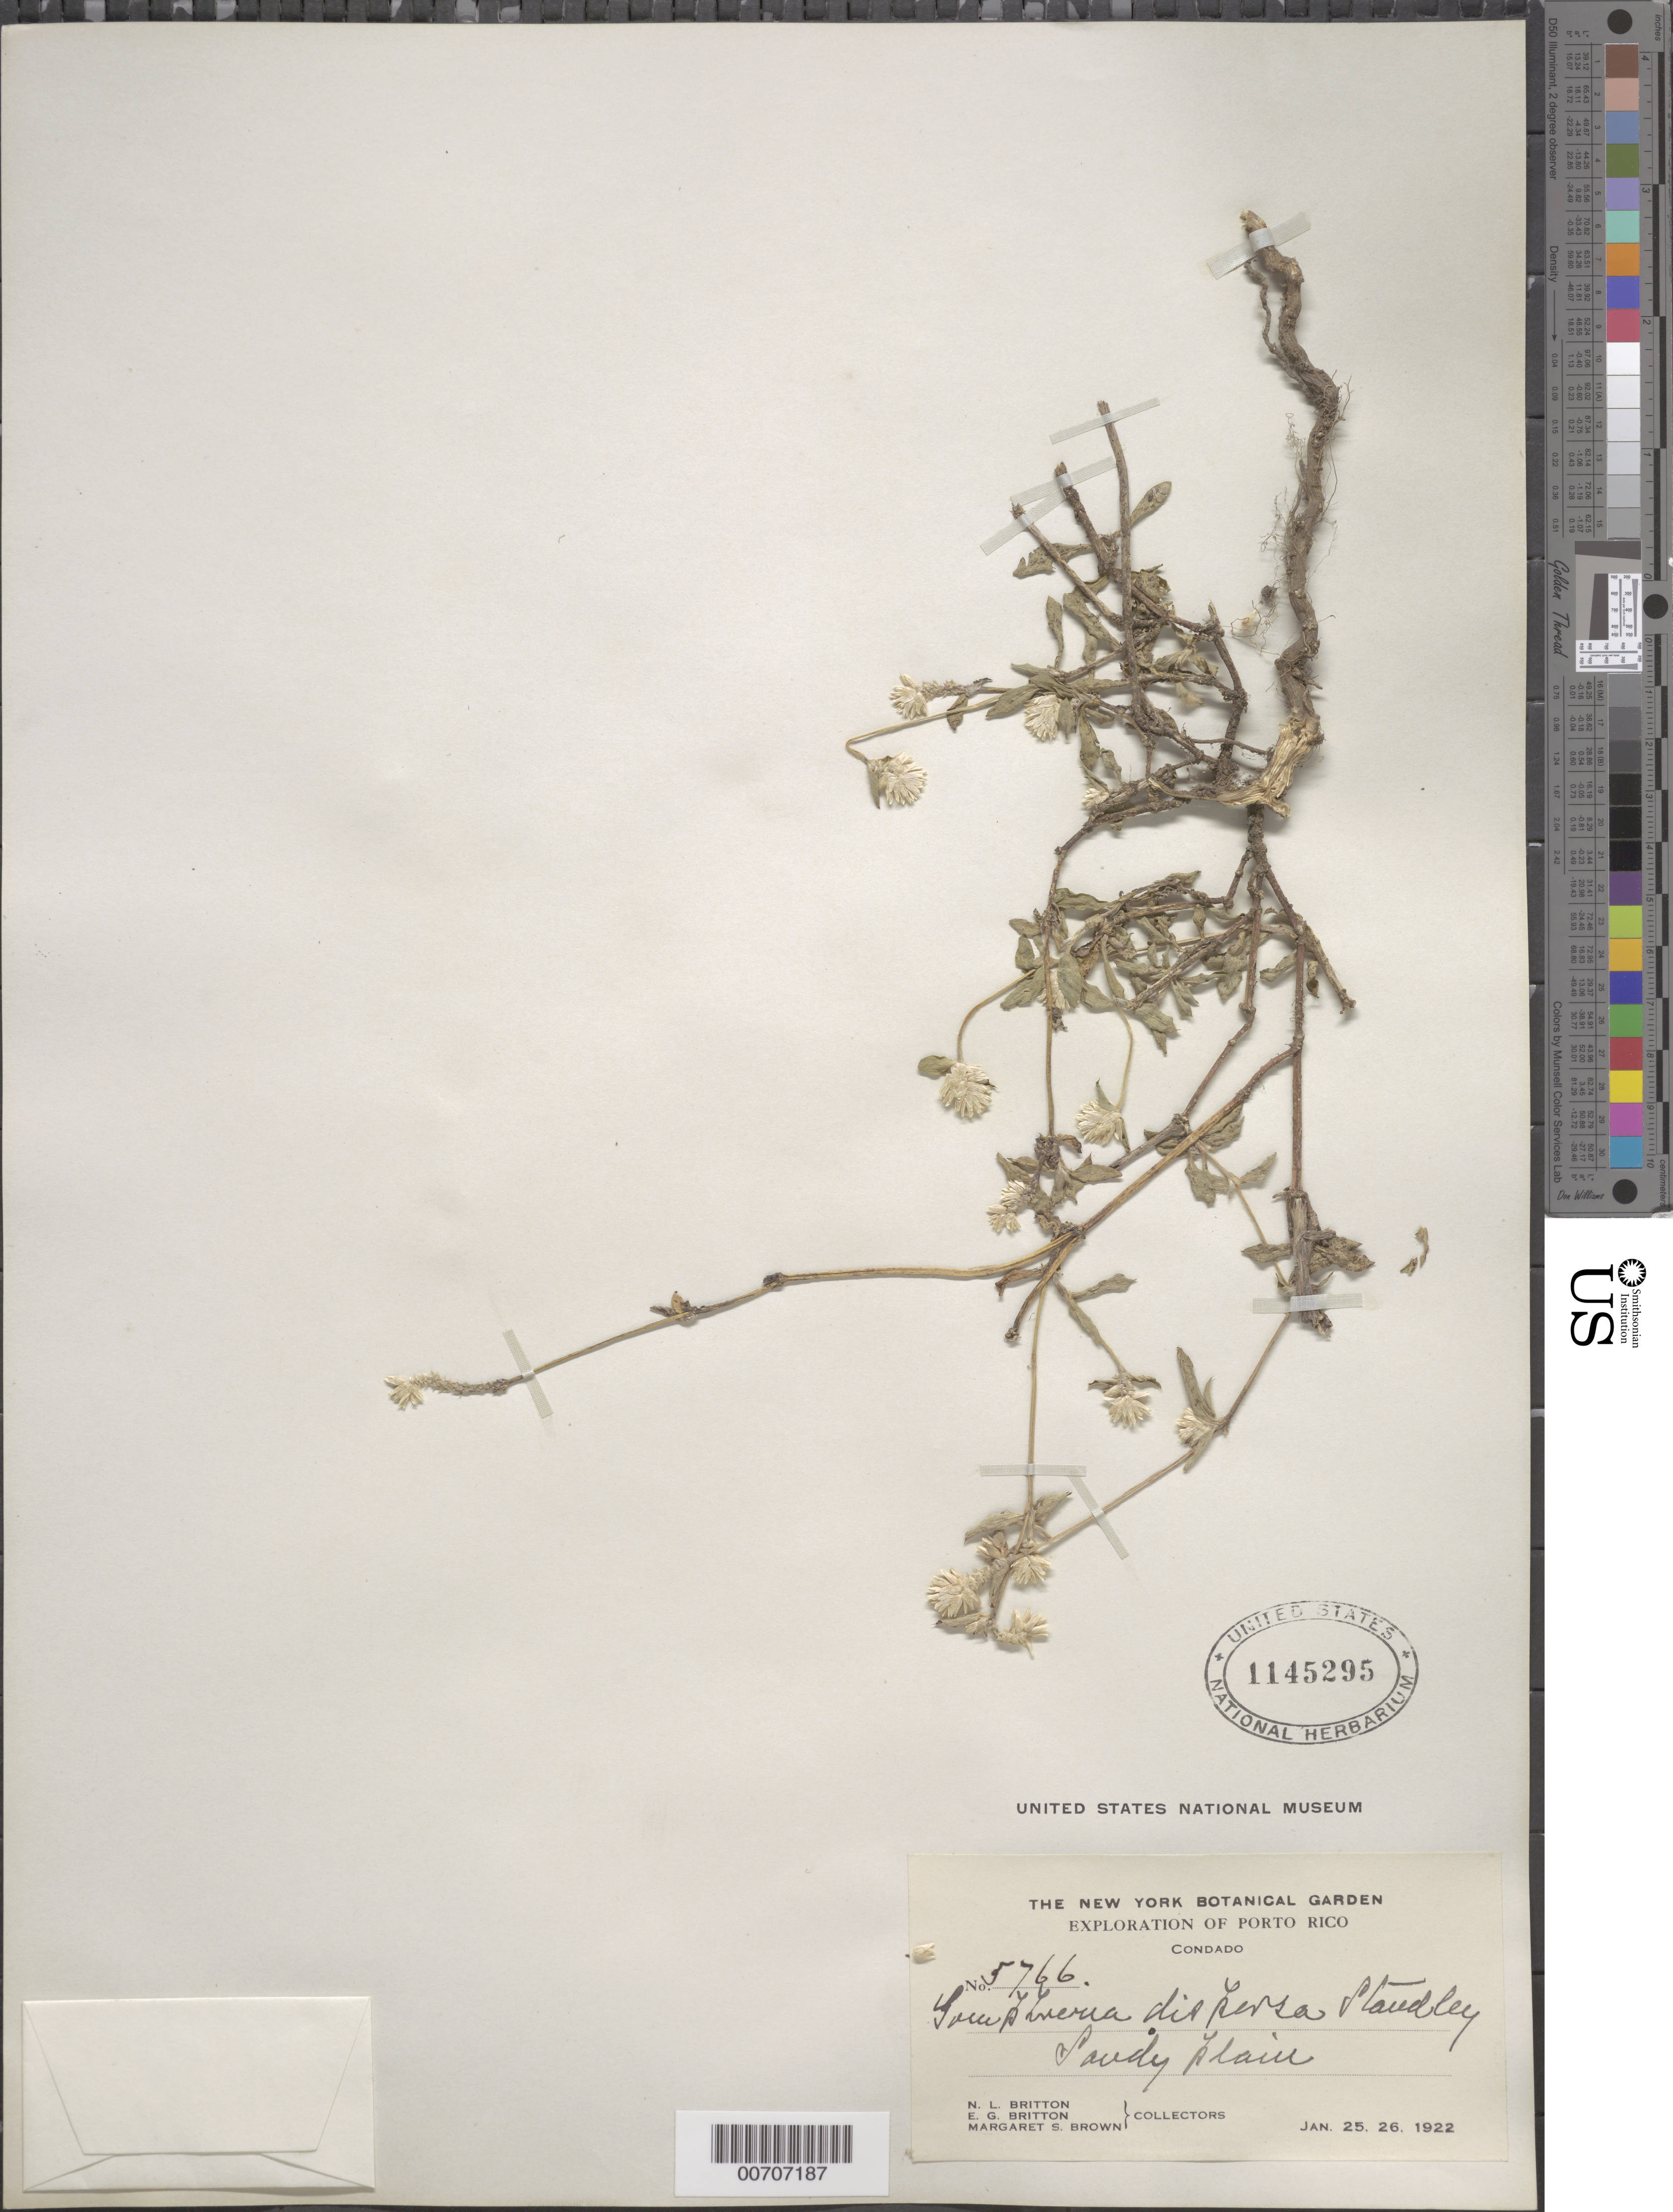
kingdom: Plantae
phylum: Tracheophyta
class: Magnoliopsida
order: Caryophyllales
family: Amaranthaceae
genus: Gomphrena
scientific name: Gomphrena dispersa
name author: Standl.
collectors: N. Britton, E. G. Britton & M. S. Brown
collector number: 5766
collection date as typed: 25 Jan 1922 and 26 Jan 1922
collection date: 1922-01-25,1922-01-26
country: Puerto Rico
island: Greater Antilles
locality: Condado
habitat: Sandy plain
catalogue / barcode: US 1145295